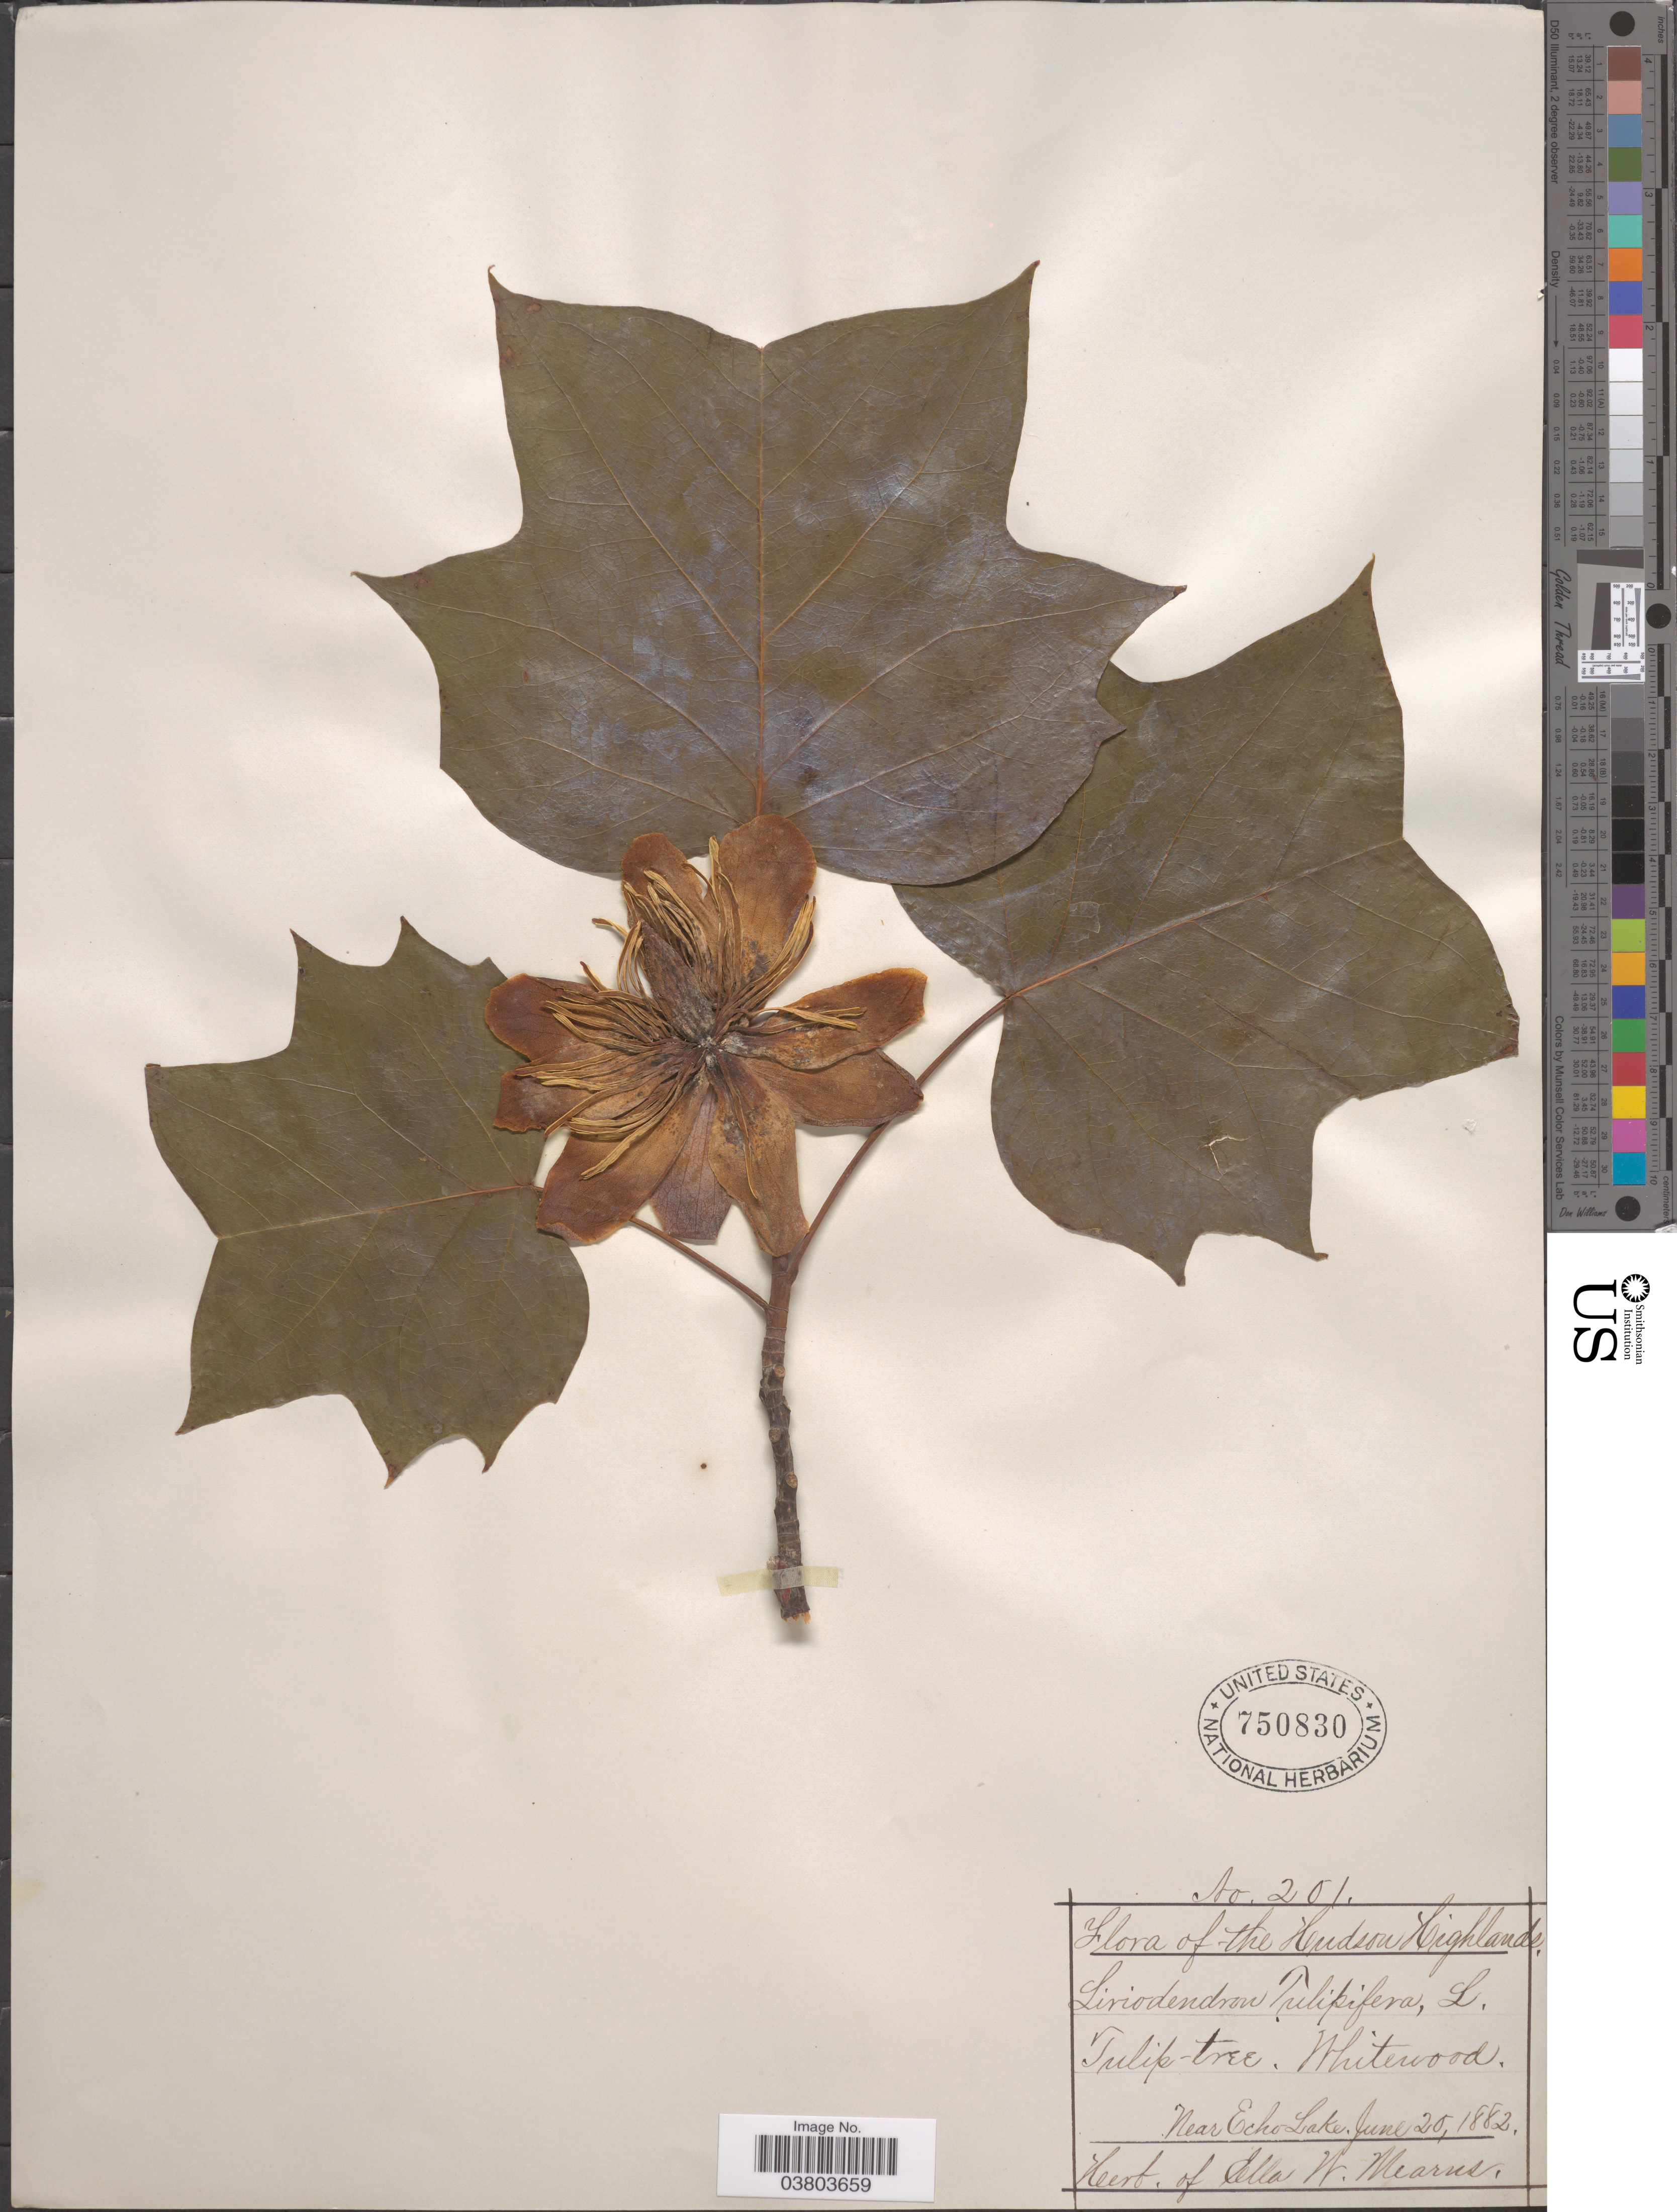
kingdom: Plantae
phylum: Tracheophyta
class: Magnoliopsida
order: Magnoliales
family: Magnoliaceae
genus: Liriodendron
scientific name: Liriodendron tulipifera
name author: L.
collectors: ex herb. Ella W. Mearns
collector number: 201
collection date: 1882-06-20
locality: The Hudson Highlands. Near Echo Lake.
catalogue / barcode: US 750830